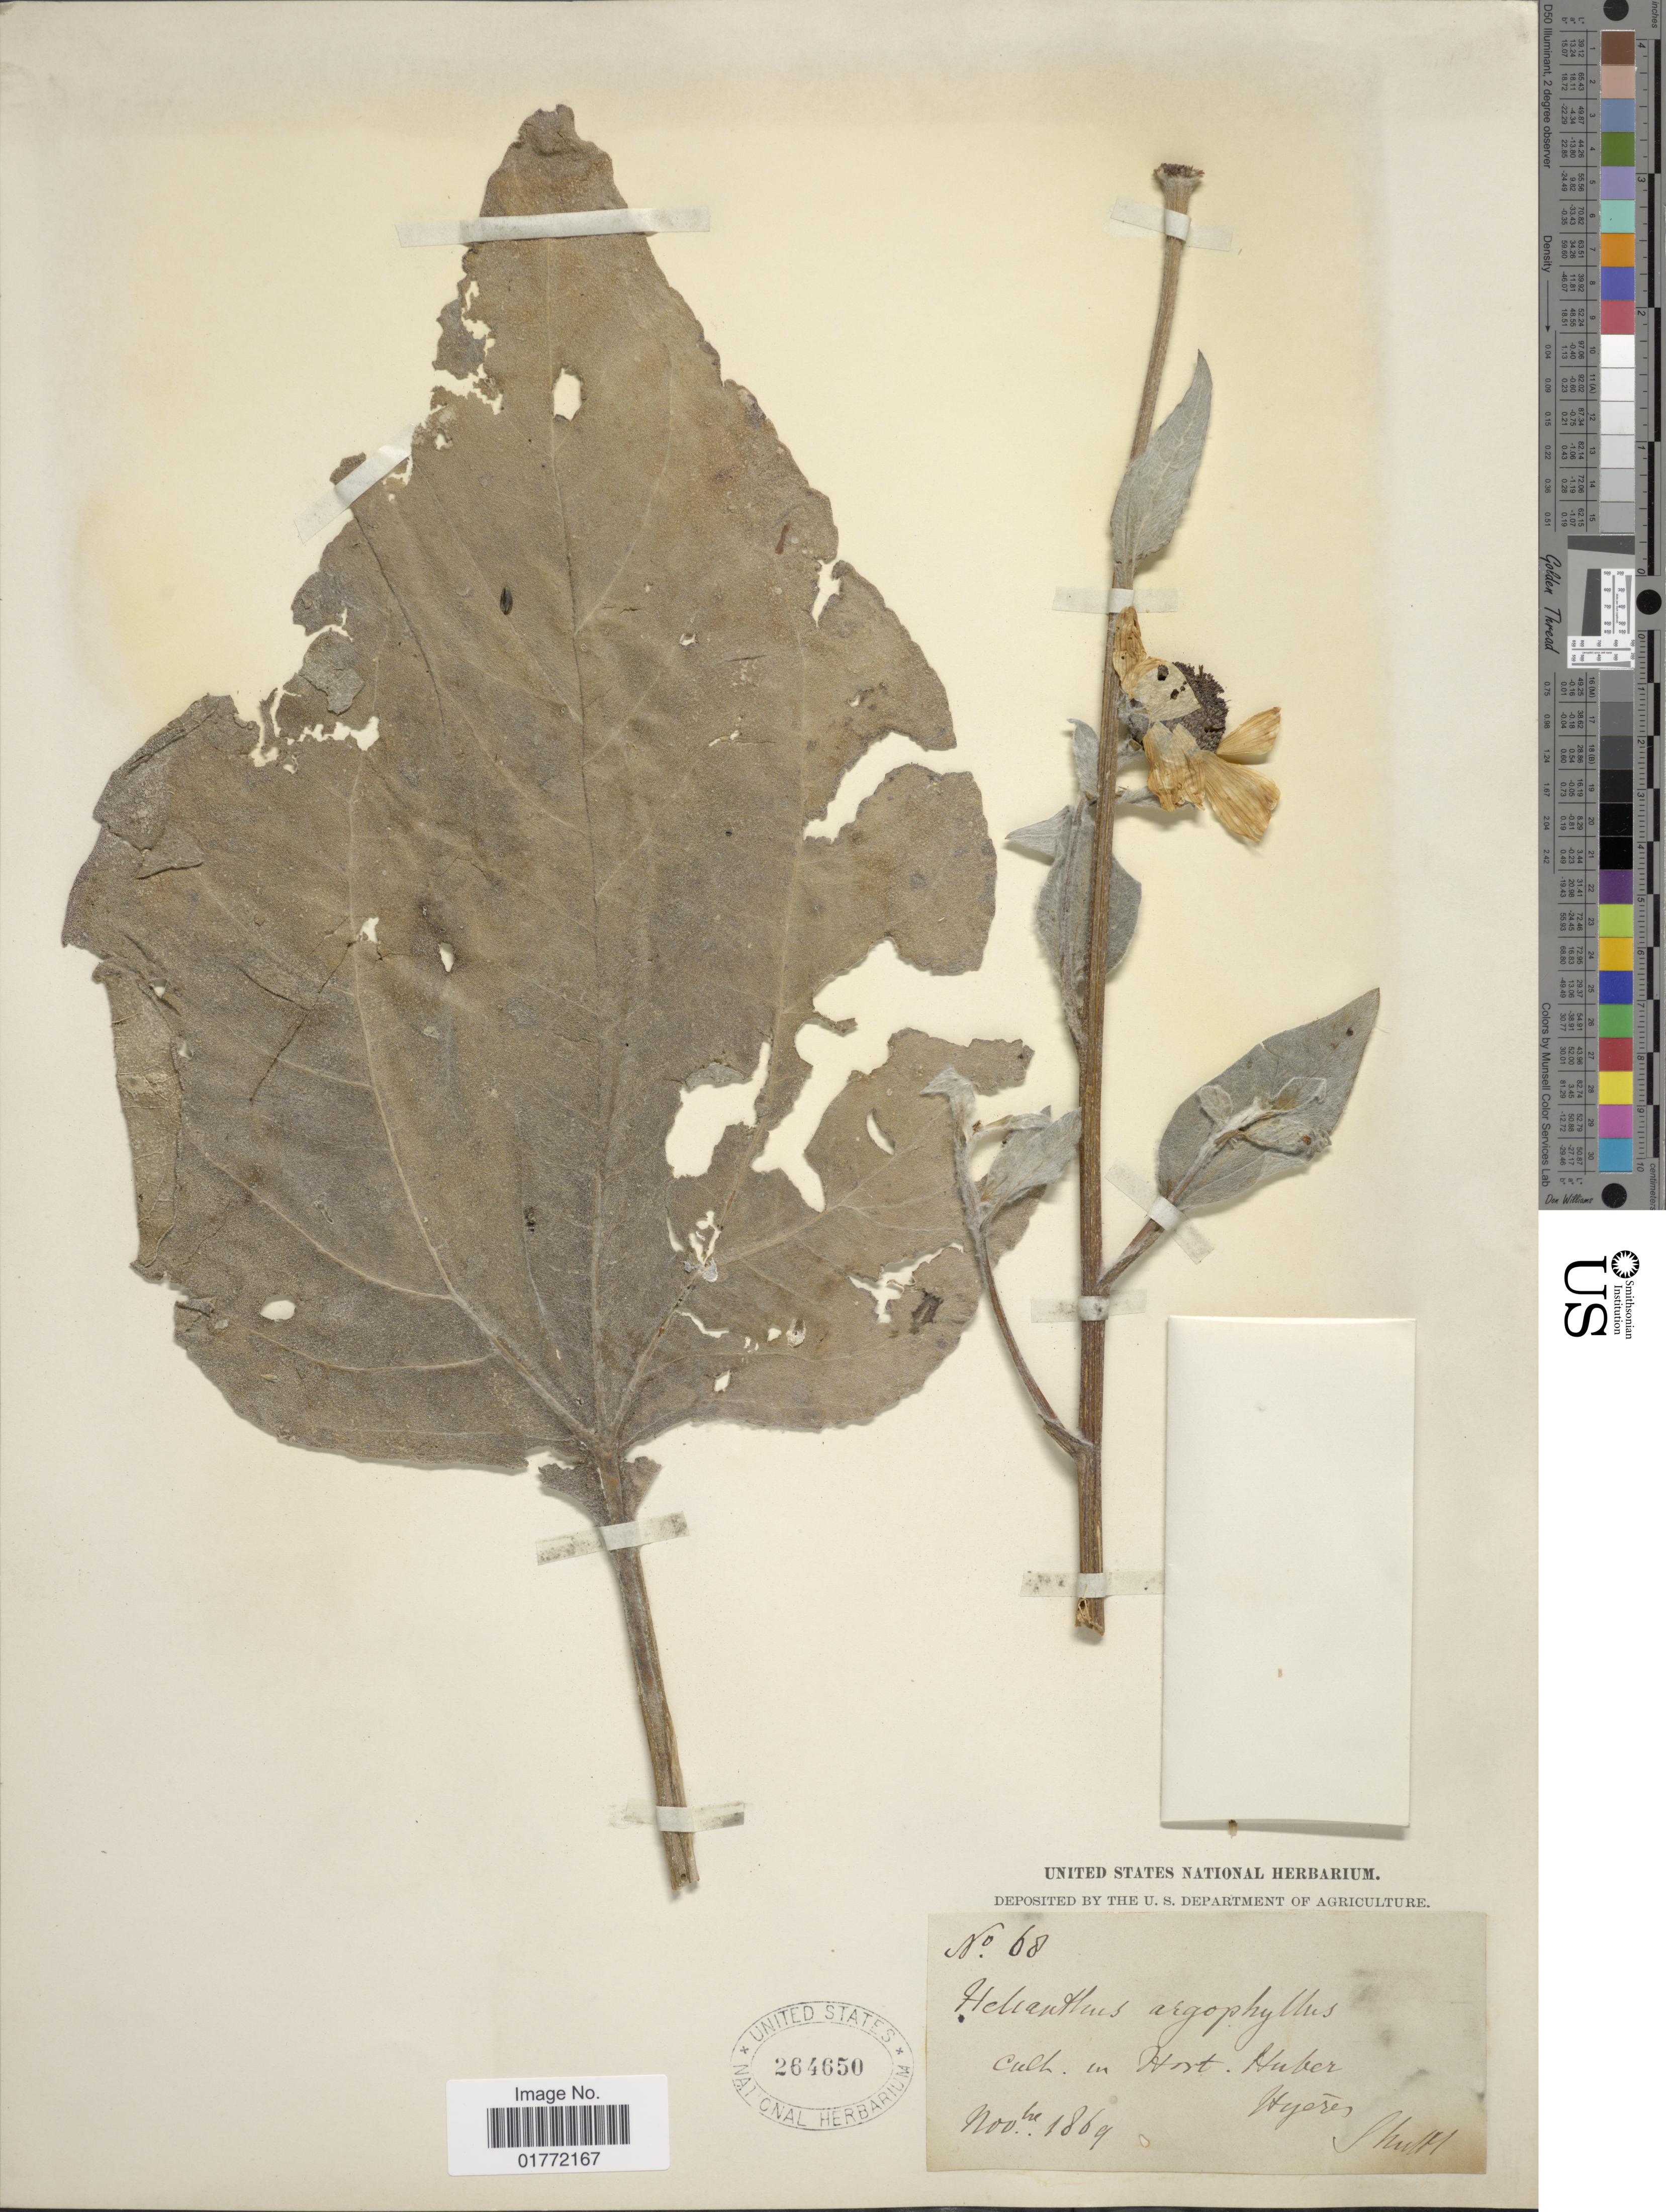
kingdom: Plantae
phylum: Tracheophyta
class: Magnoliopsida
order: Asterales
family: Asteraceae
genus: Helianthus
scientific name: Helianthus argophyllus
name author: Torr. & A. Gray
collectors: Schott, --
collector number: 68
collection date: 1869-11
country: France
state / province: Provence-Alpes-Côte d'Azur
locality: Cult. in Hort. Huber, Hyères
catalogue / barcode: US 264650